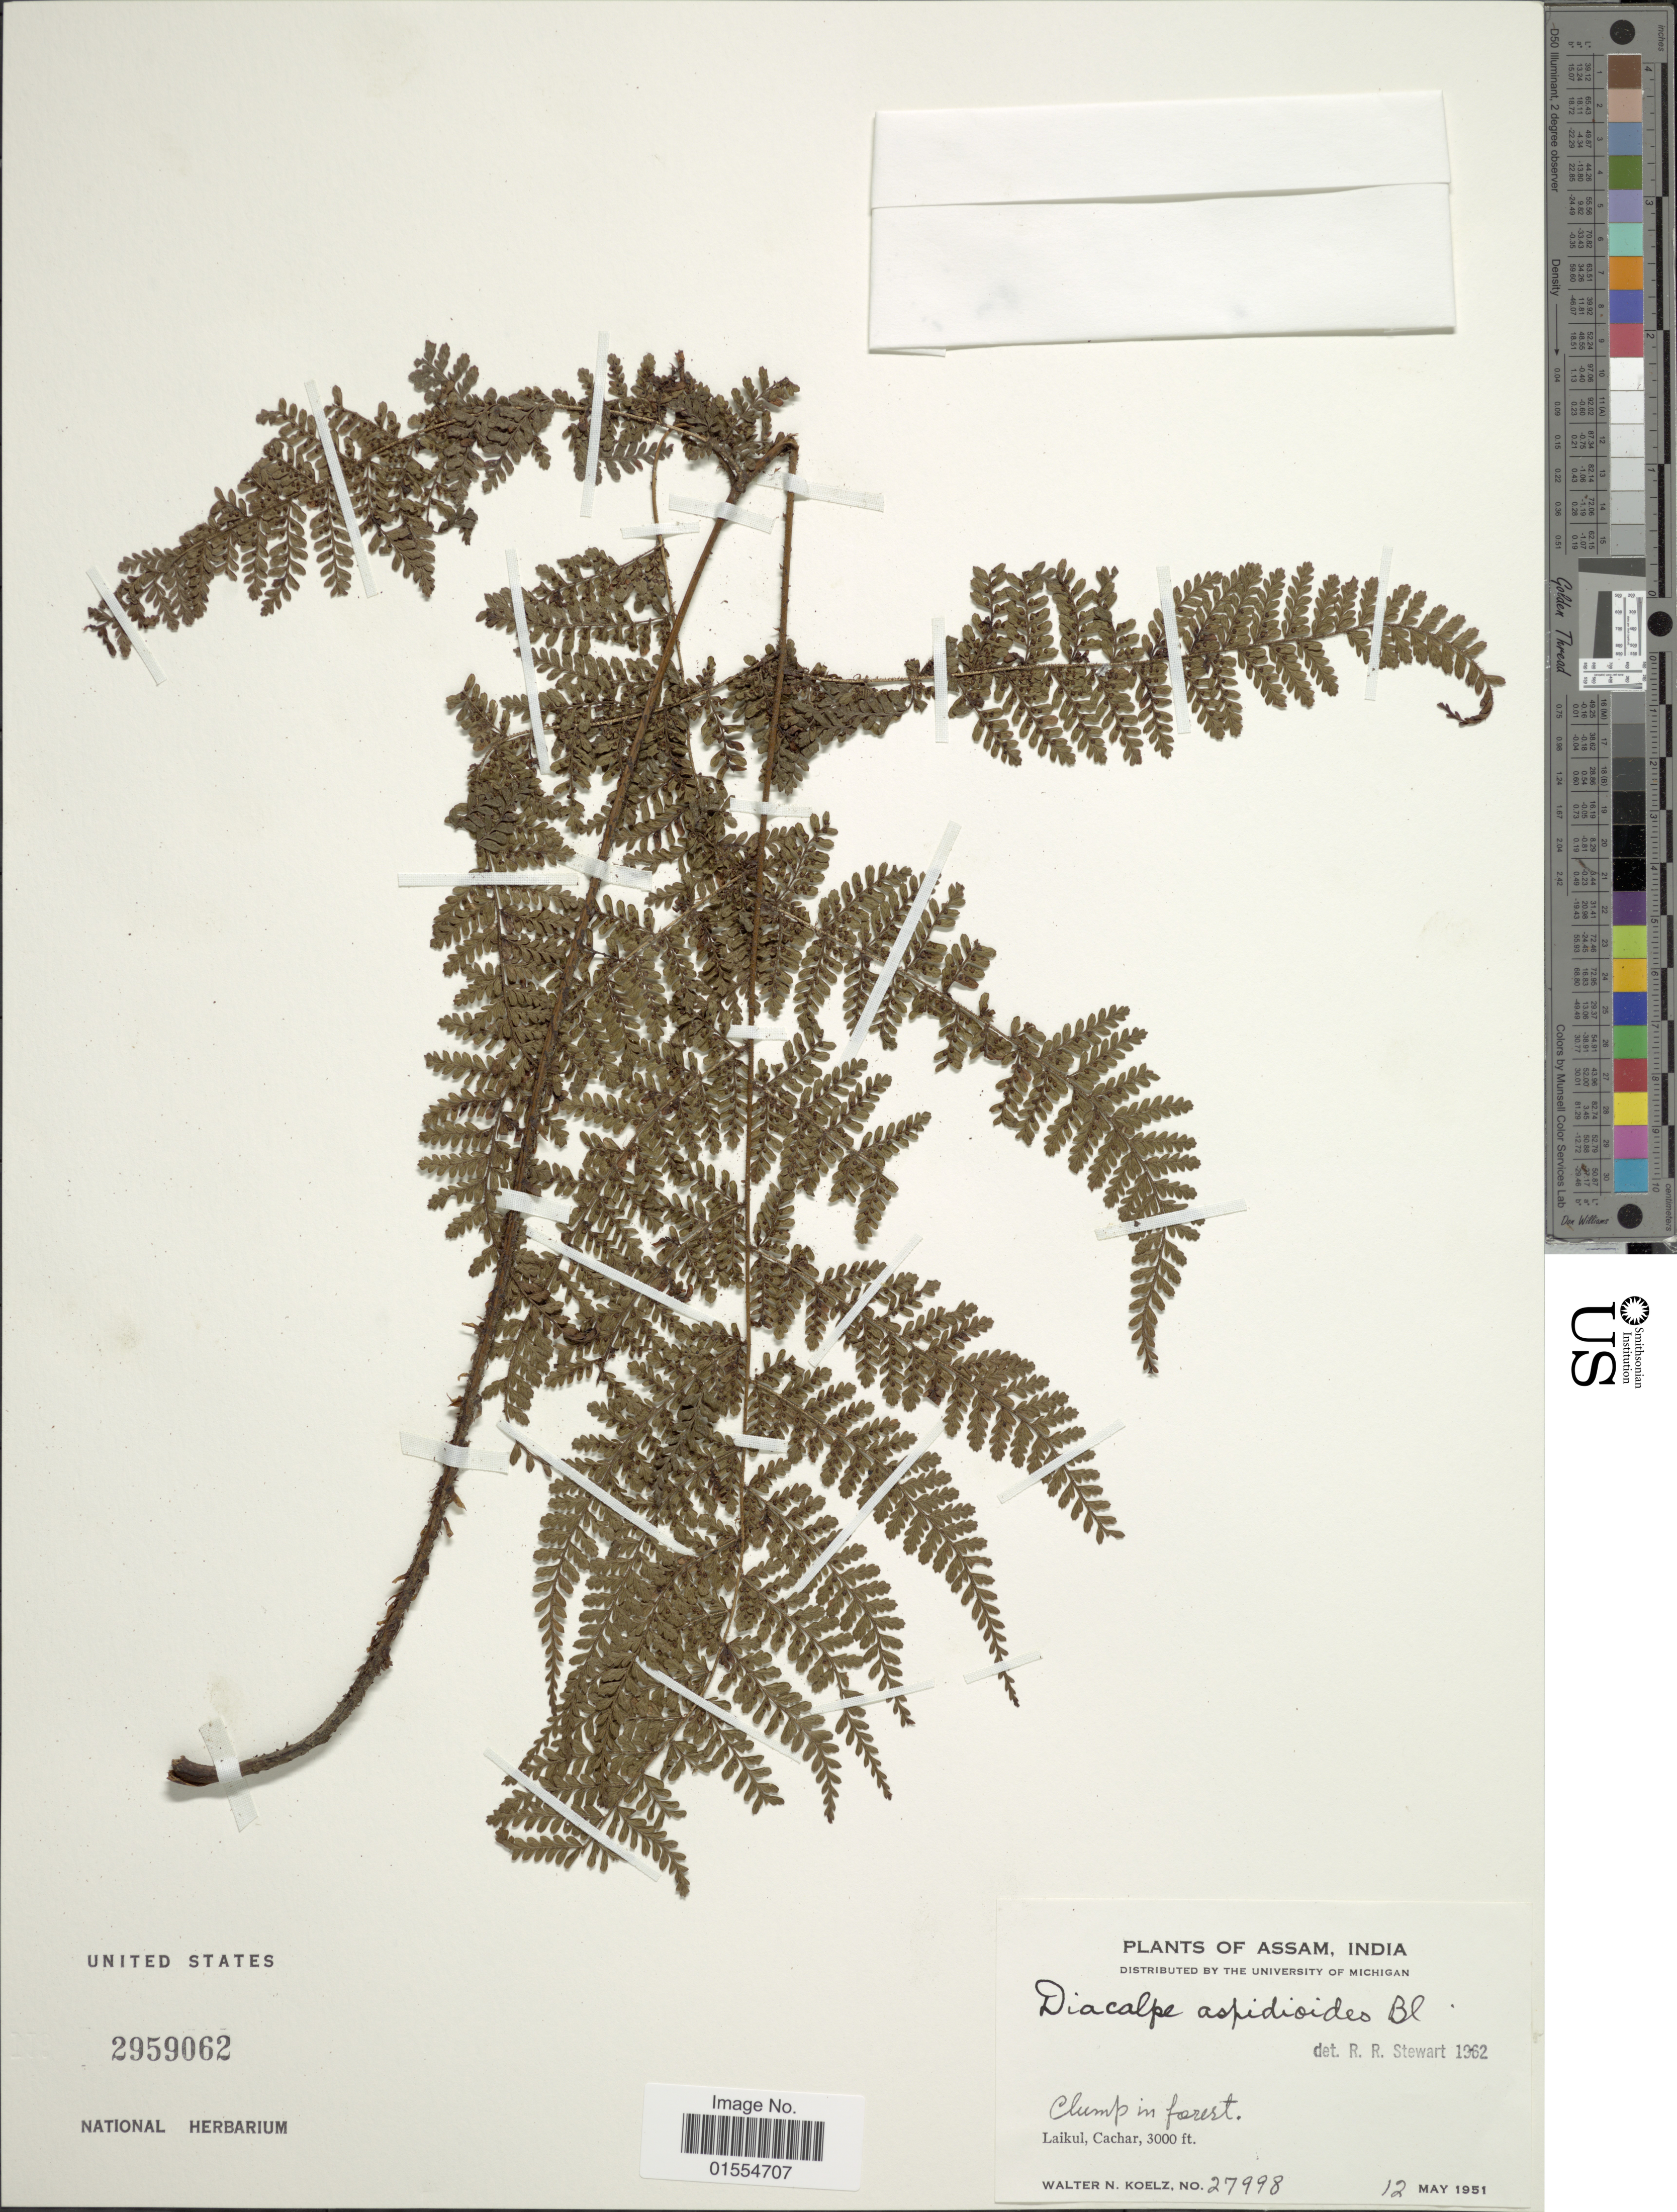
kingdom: Plantae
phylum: Tracheophyta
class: Polypodiopsida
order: Polypodiales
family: Dryopteridaceae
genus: Dryopteris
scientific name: Dryopteris pseudocaenopteris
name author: (Kunze) Li Bing Zhang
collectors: W. N. Koelz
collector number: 27998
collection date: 1951-05-12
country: India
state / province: Assam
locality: Assam, India, Laikul, Cachar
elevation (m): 914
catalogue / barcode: US 2959062